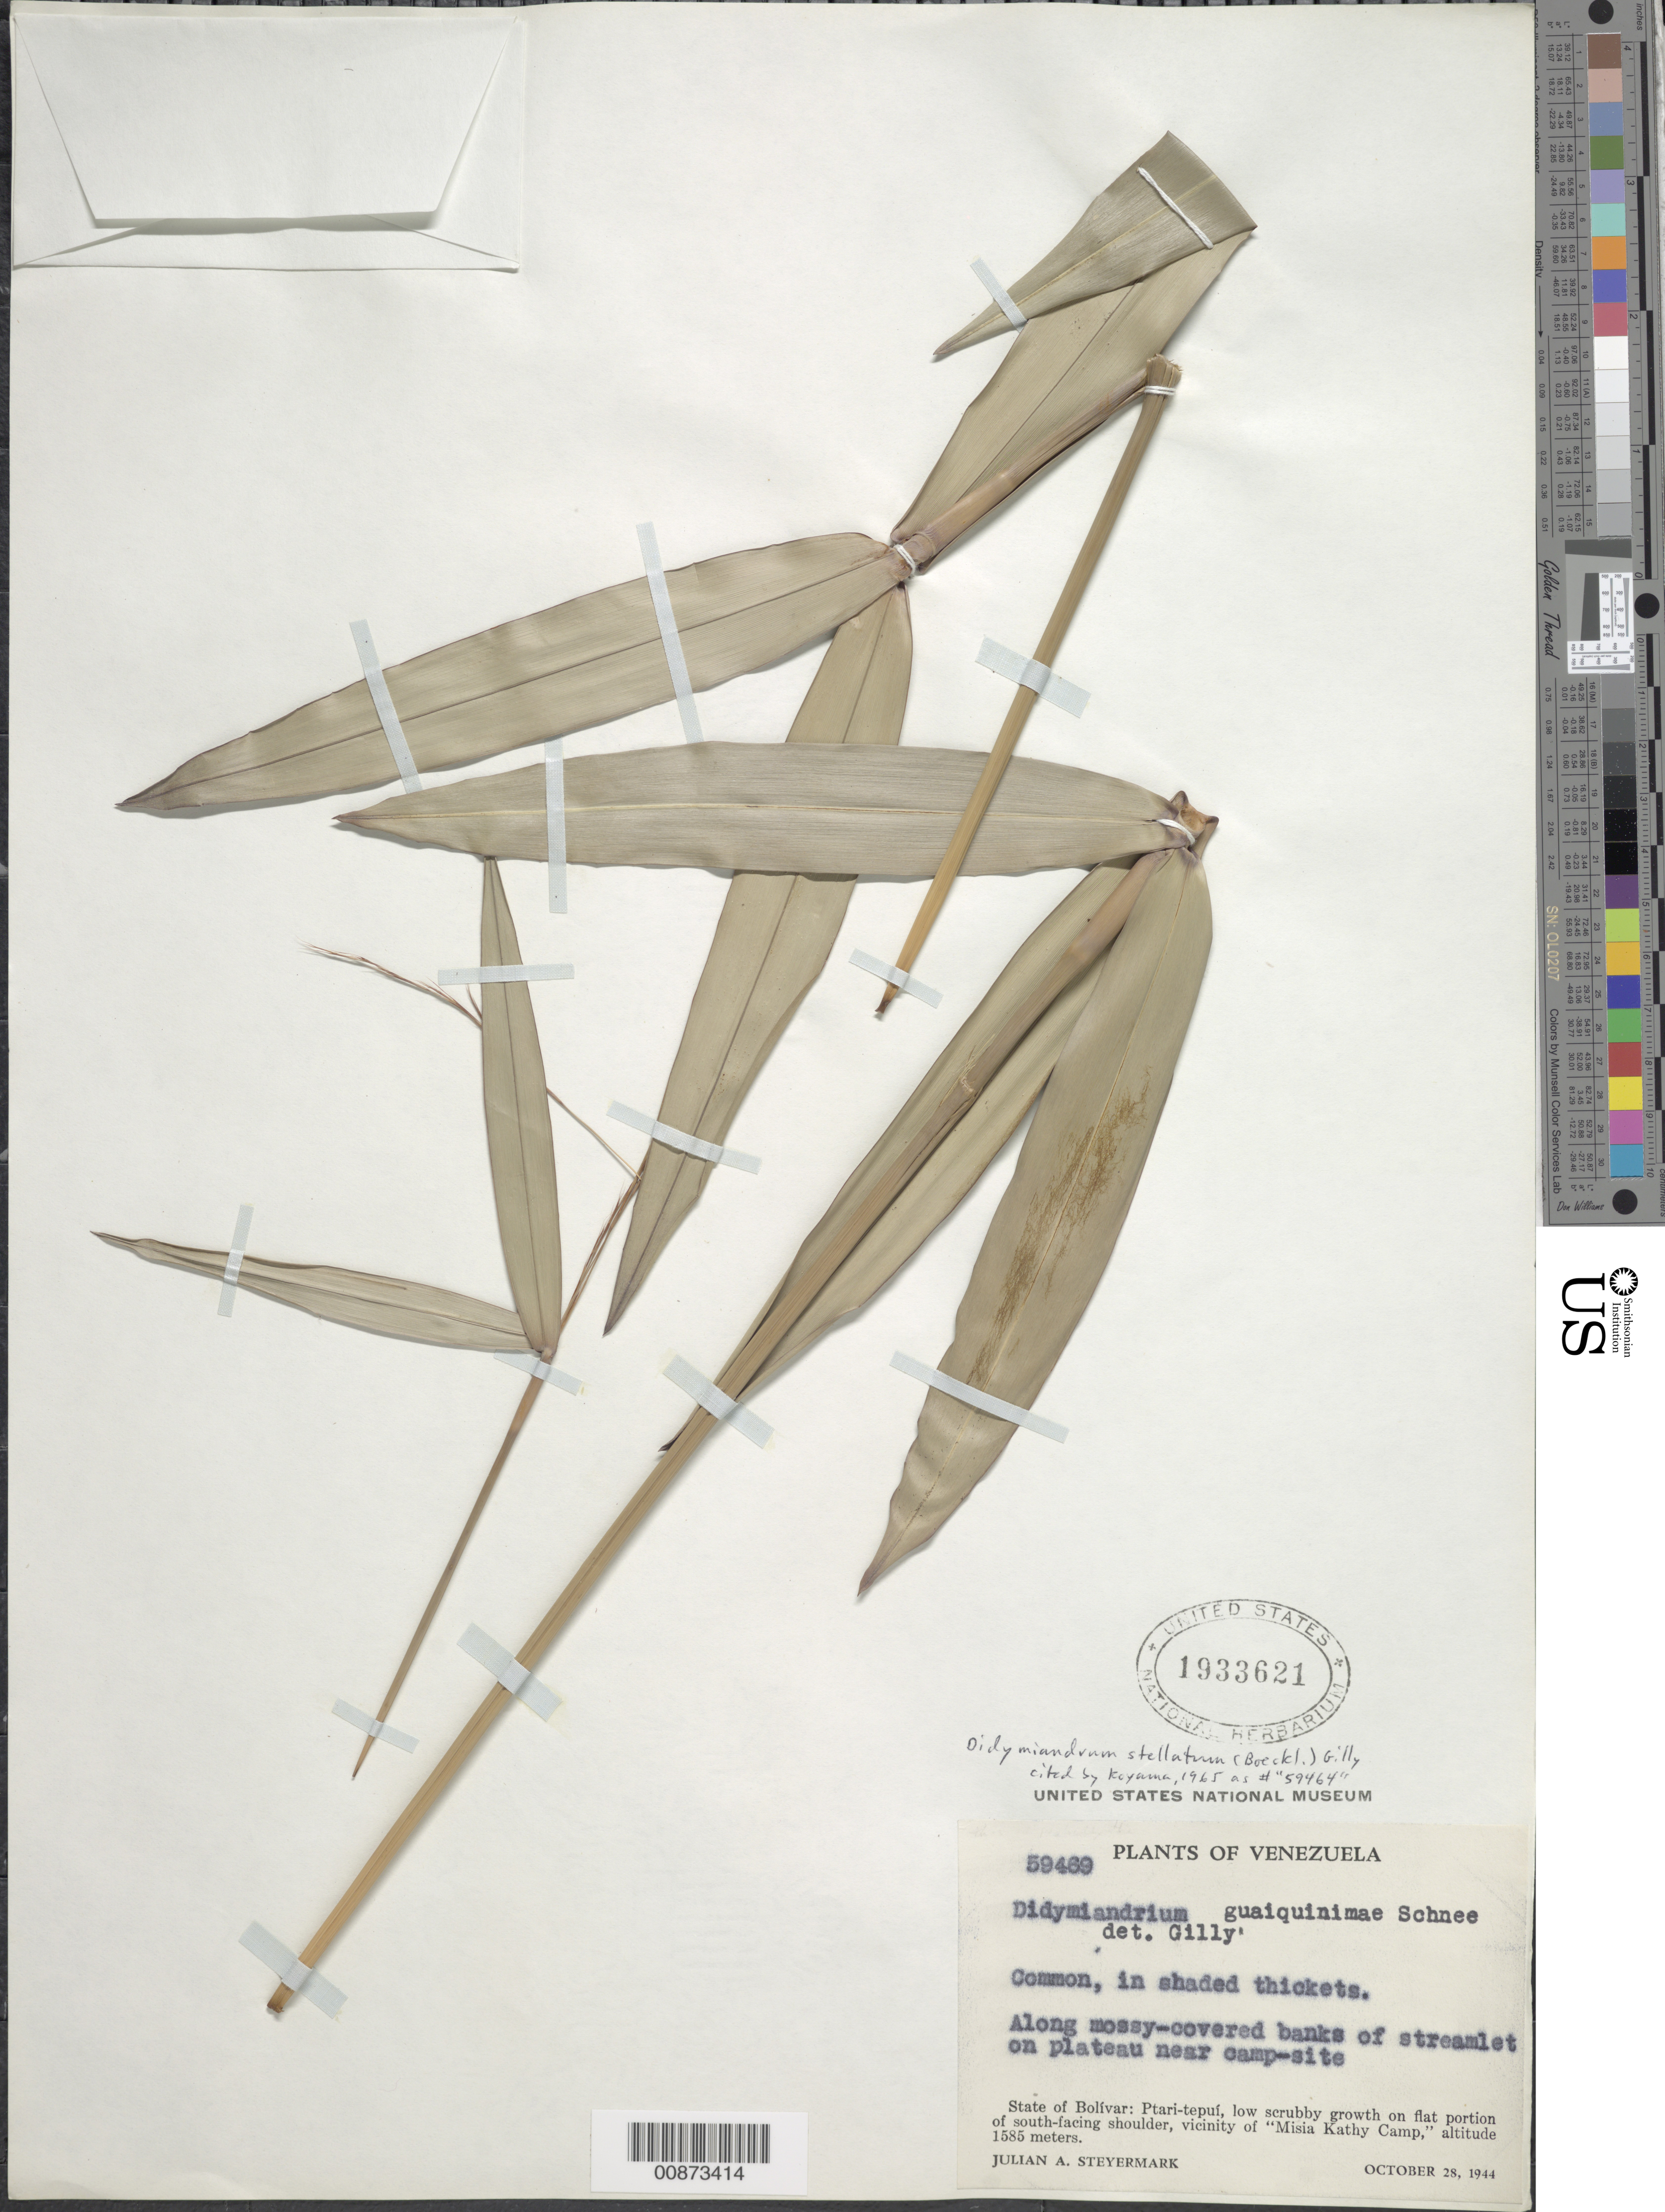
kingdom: Plantae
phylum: Tracheophyta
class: Liliopsida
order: Poales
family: Cyperaceae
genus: Didymiandrum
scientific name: Didymiandrum stellatum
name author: (Boeckeler) Gilly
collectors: J. Steyermark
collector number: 59469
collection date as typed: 28-Oct-44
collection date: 1944-10-28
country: Venezuela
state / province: Bolívar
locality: Ptari-tepuí, vic "Misia Kathy Camp"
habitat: Low scrubby growth on flat portion of south-facing shoulder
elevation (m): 1585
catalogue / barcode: US 1933621